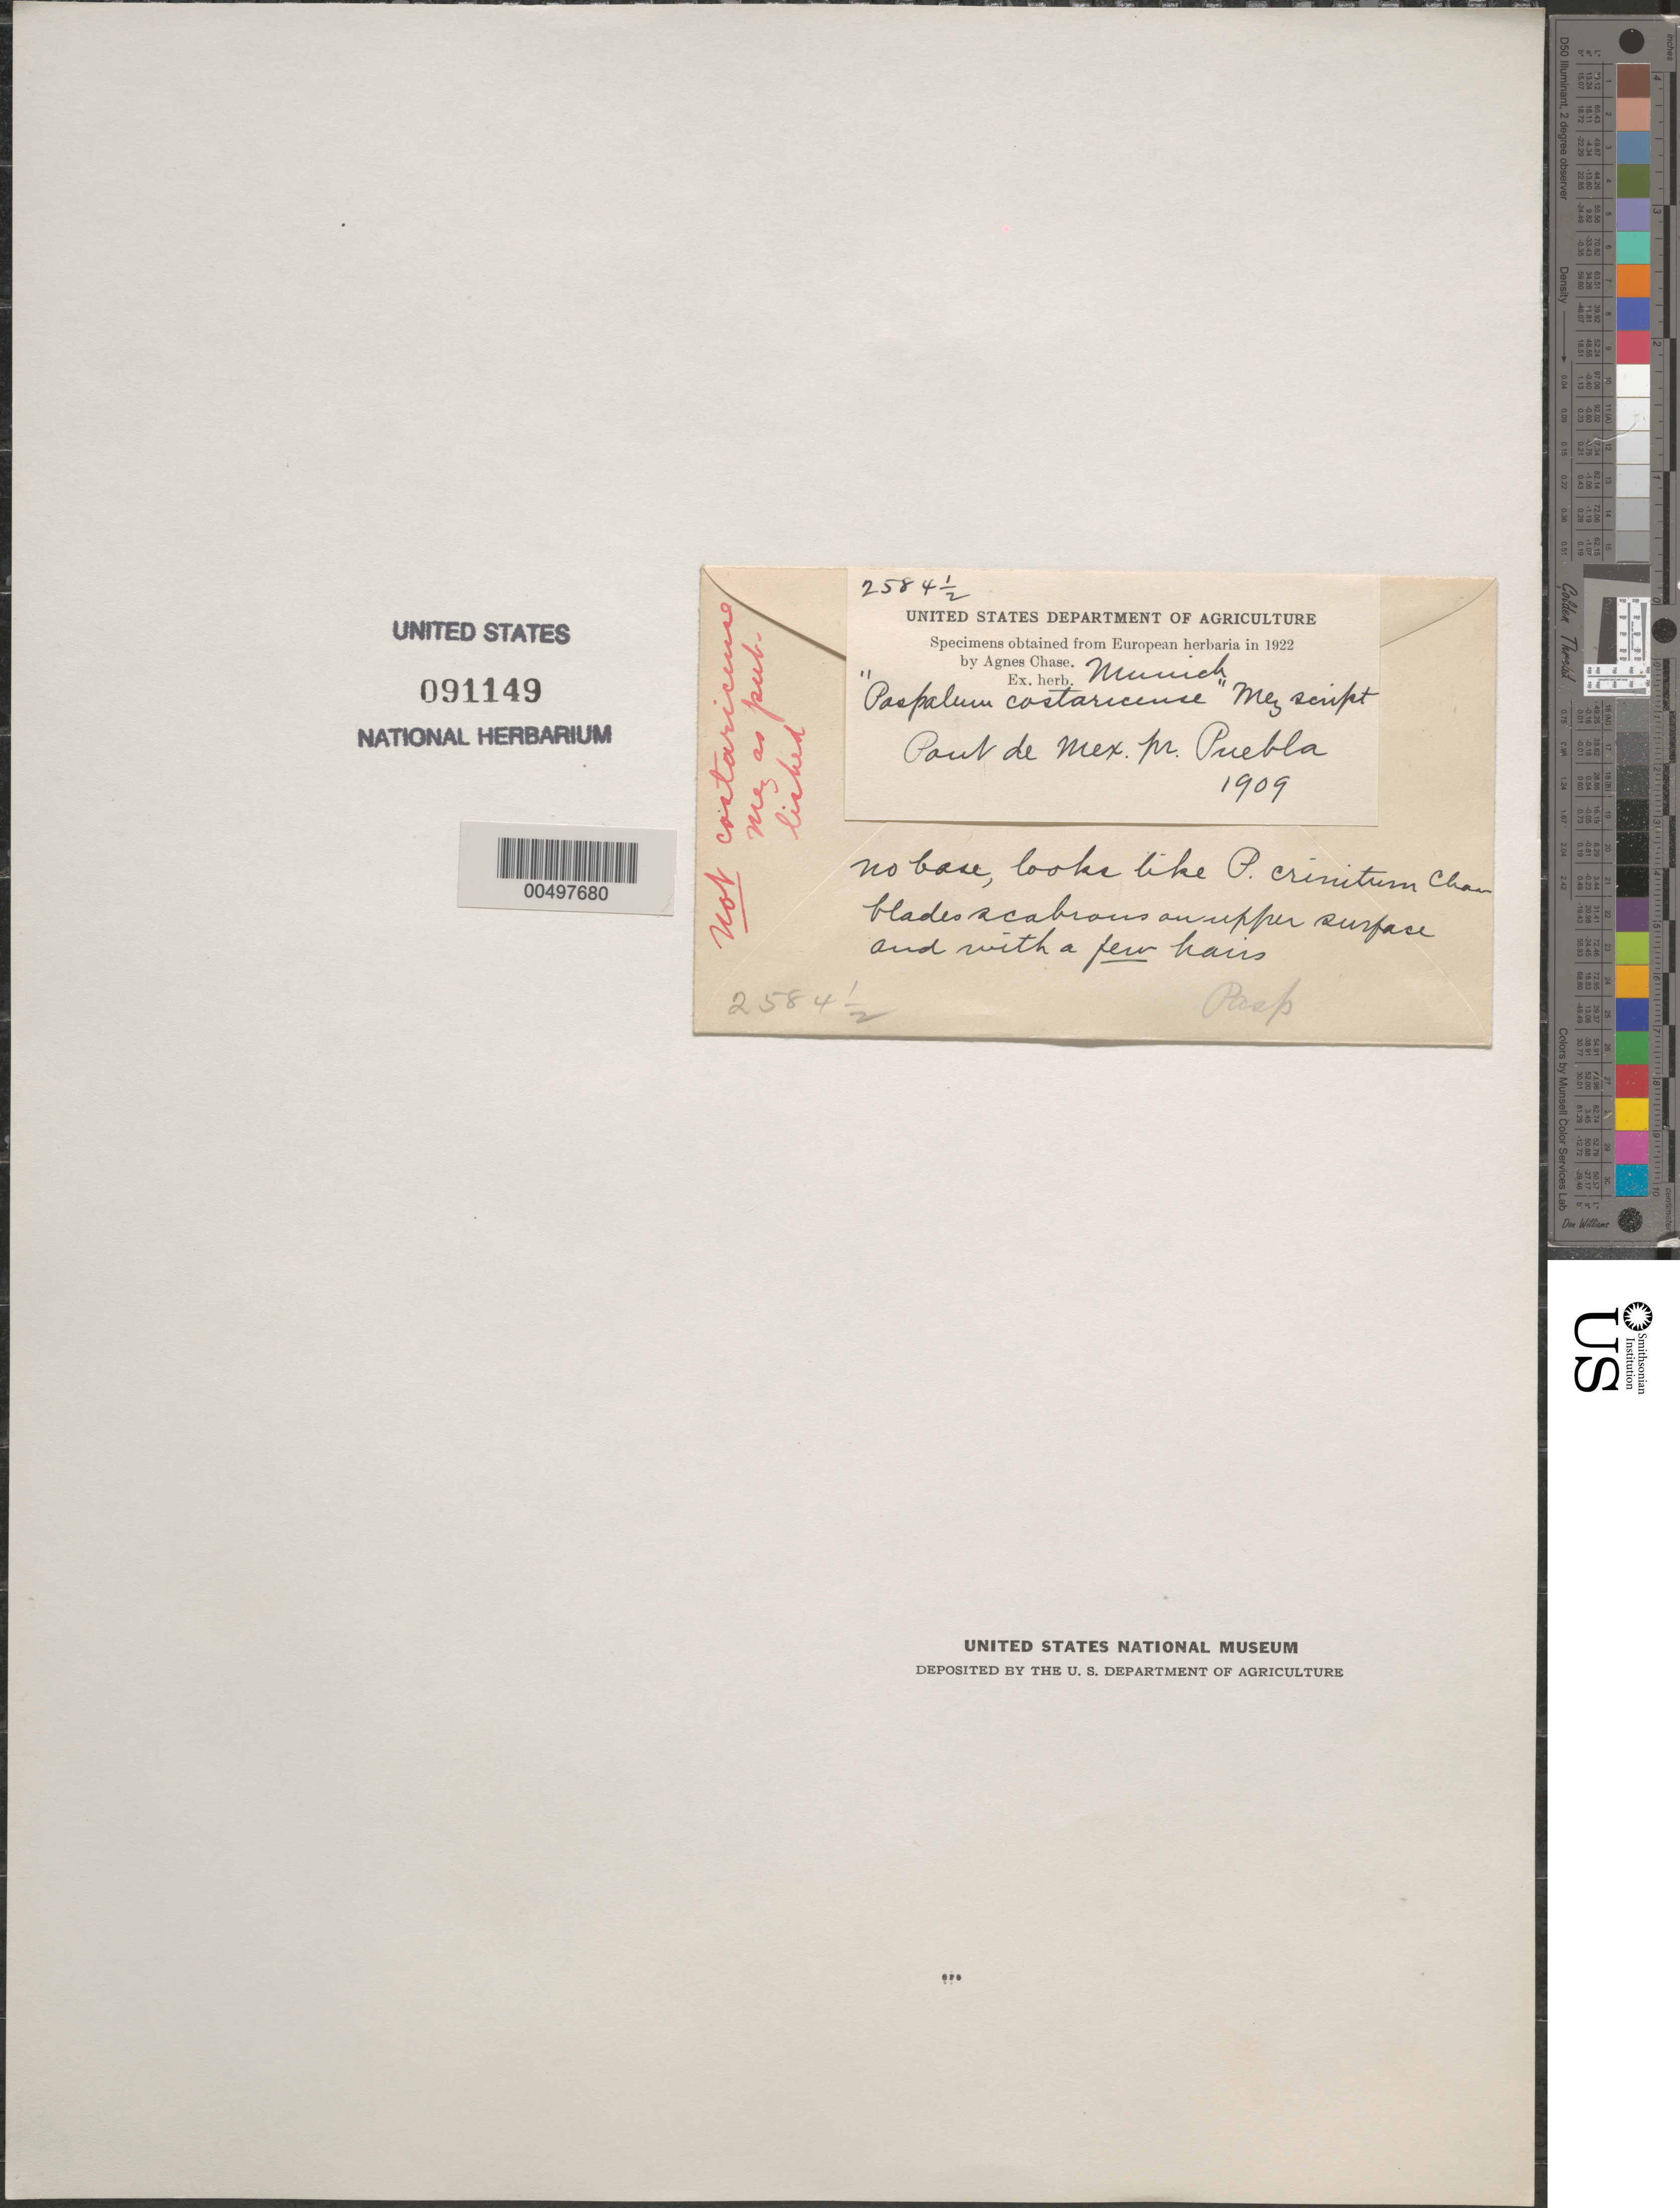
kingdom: Plantae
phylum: Tracheophyta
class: Liliopsida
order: Poales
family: Poaceae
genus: Paspalum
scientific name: Paspalum crinitum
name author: Chase in Hitchc.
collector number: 2584.5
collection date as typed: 1909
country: Mexico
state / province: Puebla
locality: Pout de Mex pr. Puebla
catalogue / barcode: US 91149